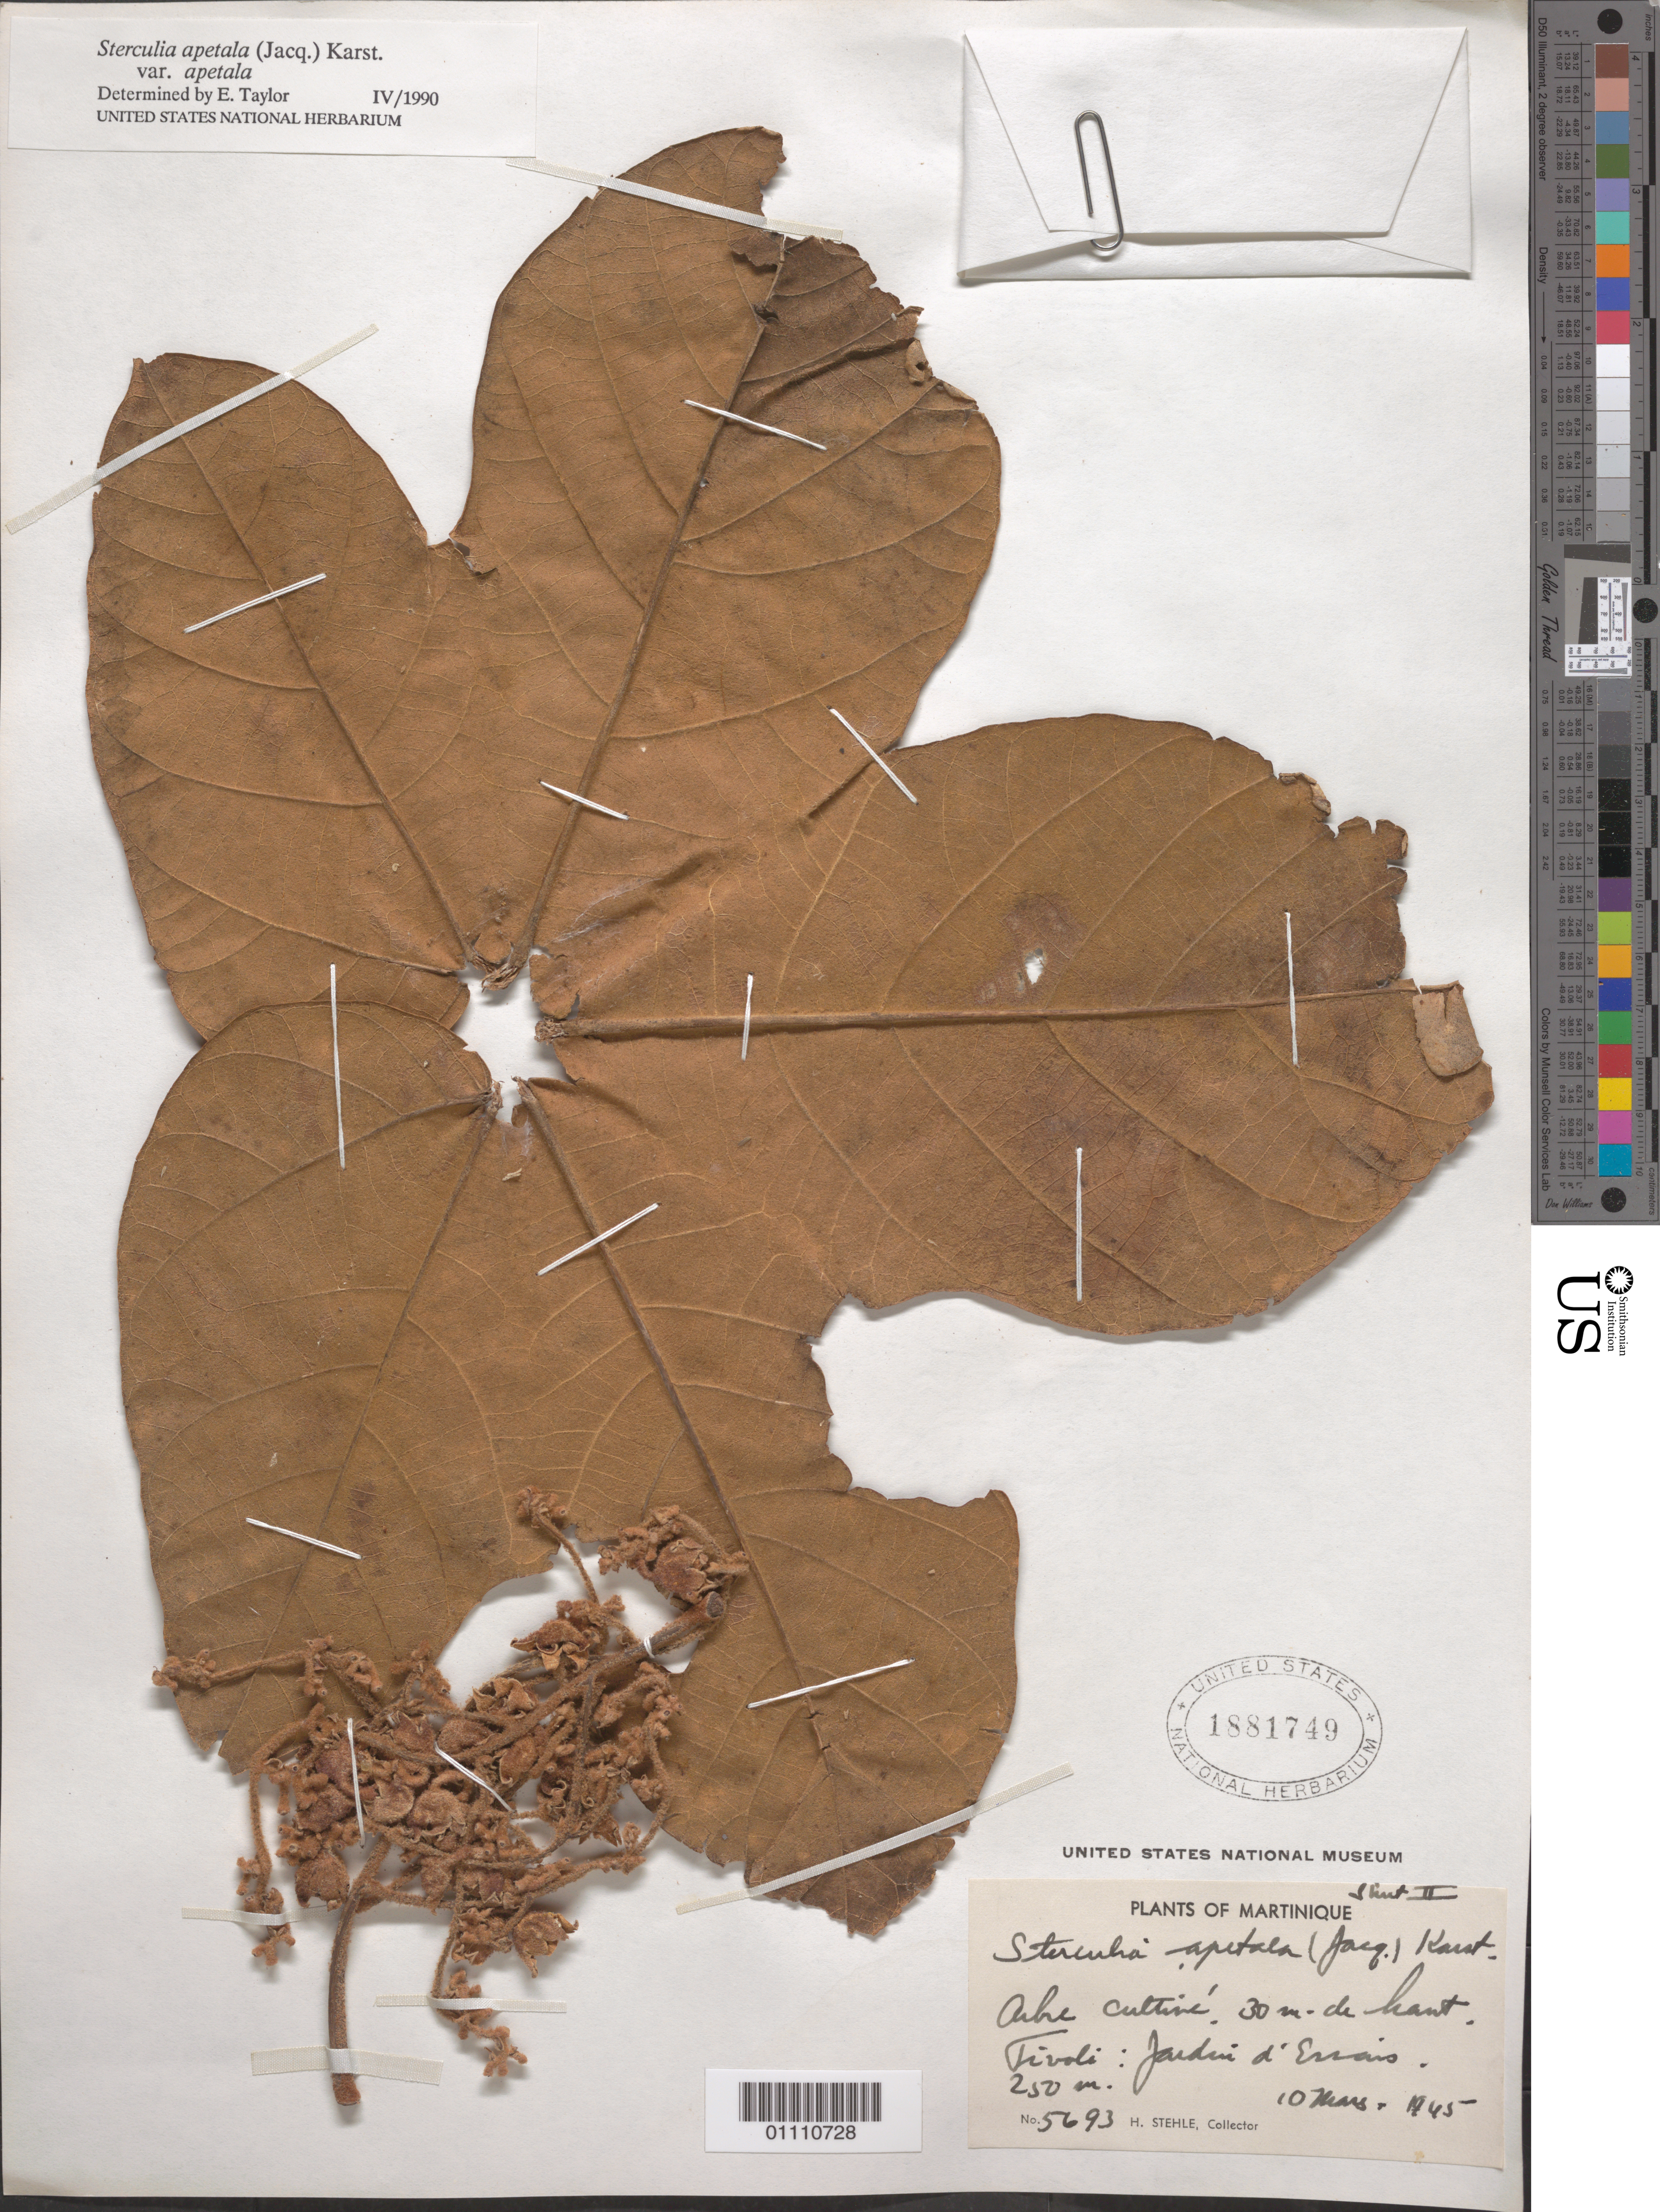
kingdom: Plantae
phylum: Tracheophyta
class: Magnoliopsida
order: Malvales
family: Malvaceae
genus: Sterculia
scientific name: Sterculia apetala var. apetala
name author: (Jacq.) H. Karst.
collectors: H. Stehlé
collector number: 5693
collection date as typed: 10 Mar 1945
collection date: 1945-03-10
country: Martinique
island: Martinique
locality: Tivoli: Jardin d'Essais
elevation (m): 250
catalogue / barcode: US 1881749